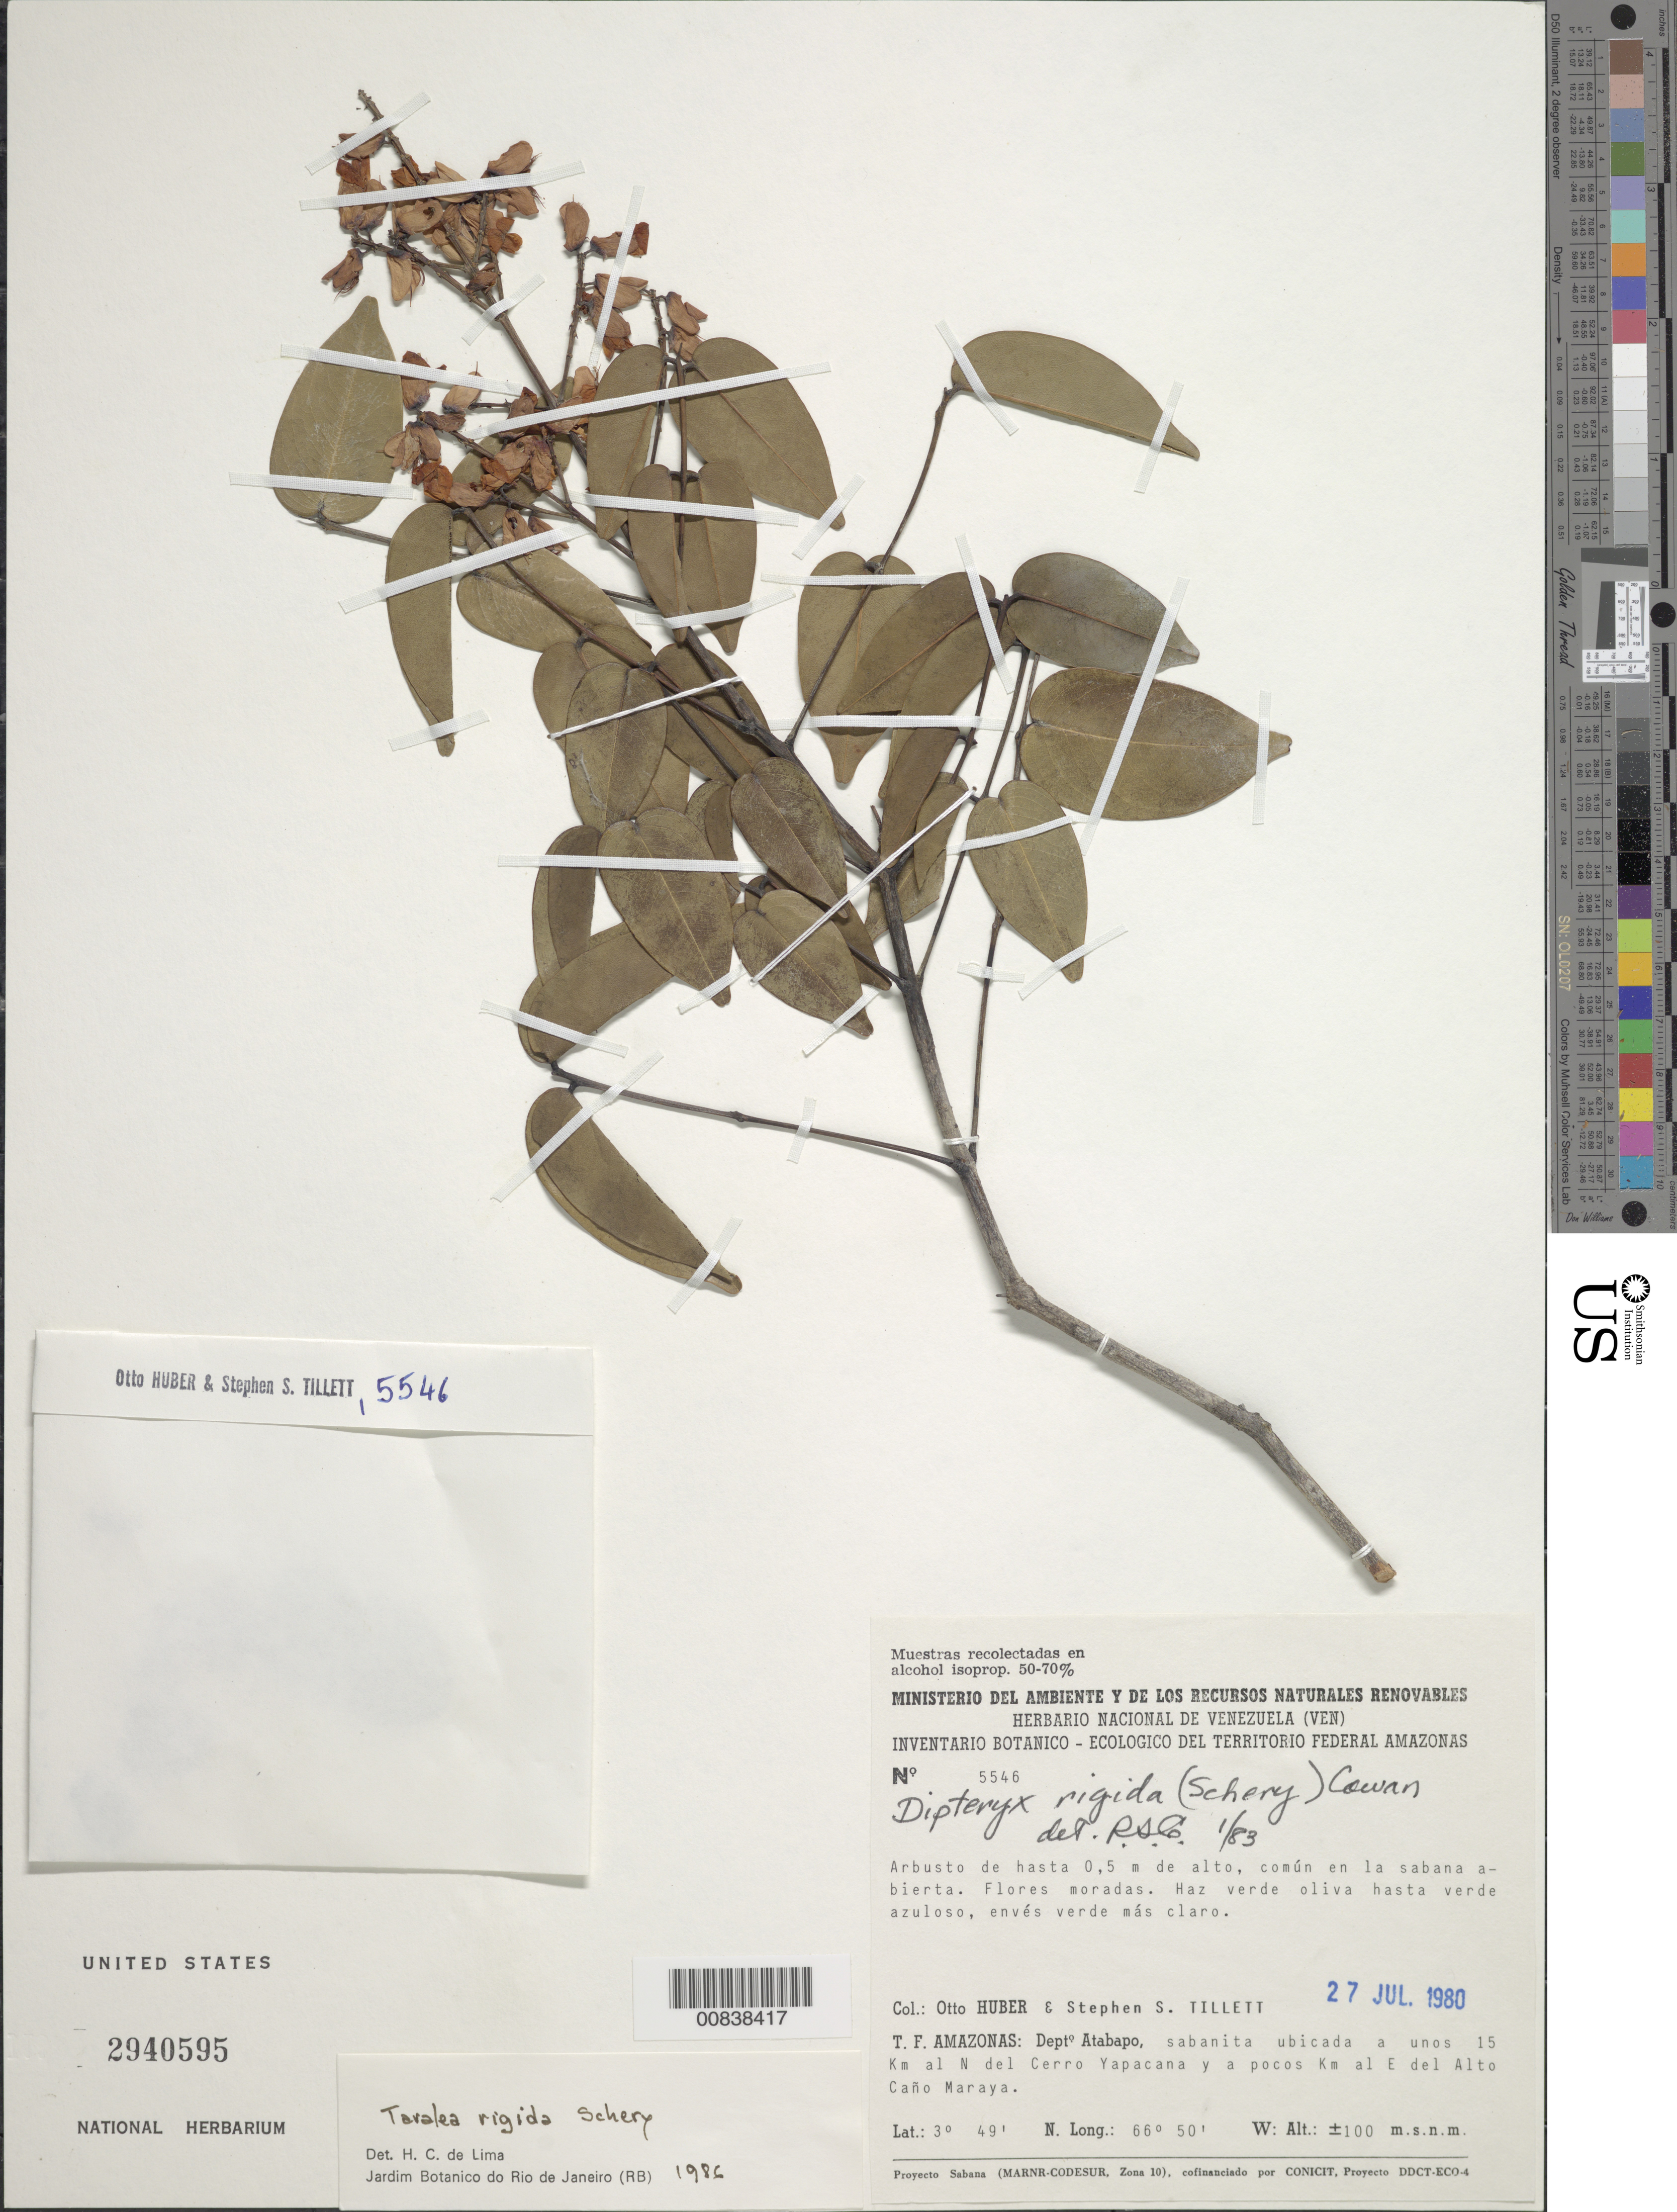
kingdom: Plantae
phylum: Tracheophyta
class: Magnoliopsida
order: Fabales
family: Fabaceae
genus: Taralea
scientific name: Taralea rigida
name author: Schery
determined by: Lima, H. C. de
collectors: O. Huber & S. S. Tillett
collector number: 5546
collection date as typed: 27-Jul-80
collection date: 1980-07-27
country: Venezuela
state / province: Amazonas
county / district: Atabapo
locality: Cerro Yapacána, 15 km al N, y a pocos km al E del Alto Caño Maraya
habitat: Sabanita ubicada; en la sabana abierta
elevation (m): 100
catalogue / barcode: US 2940595